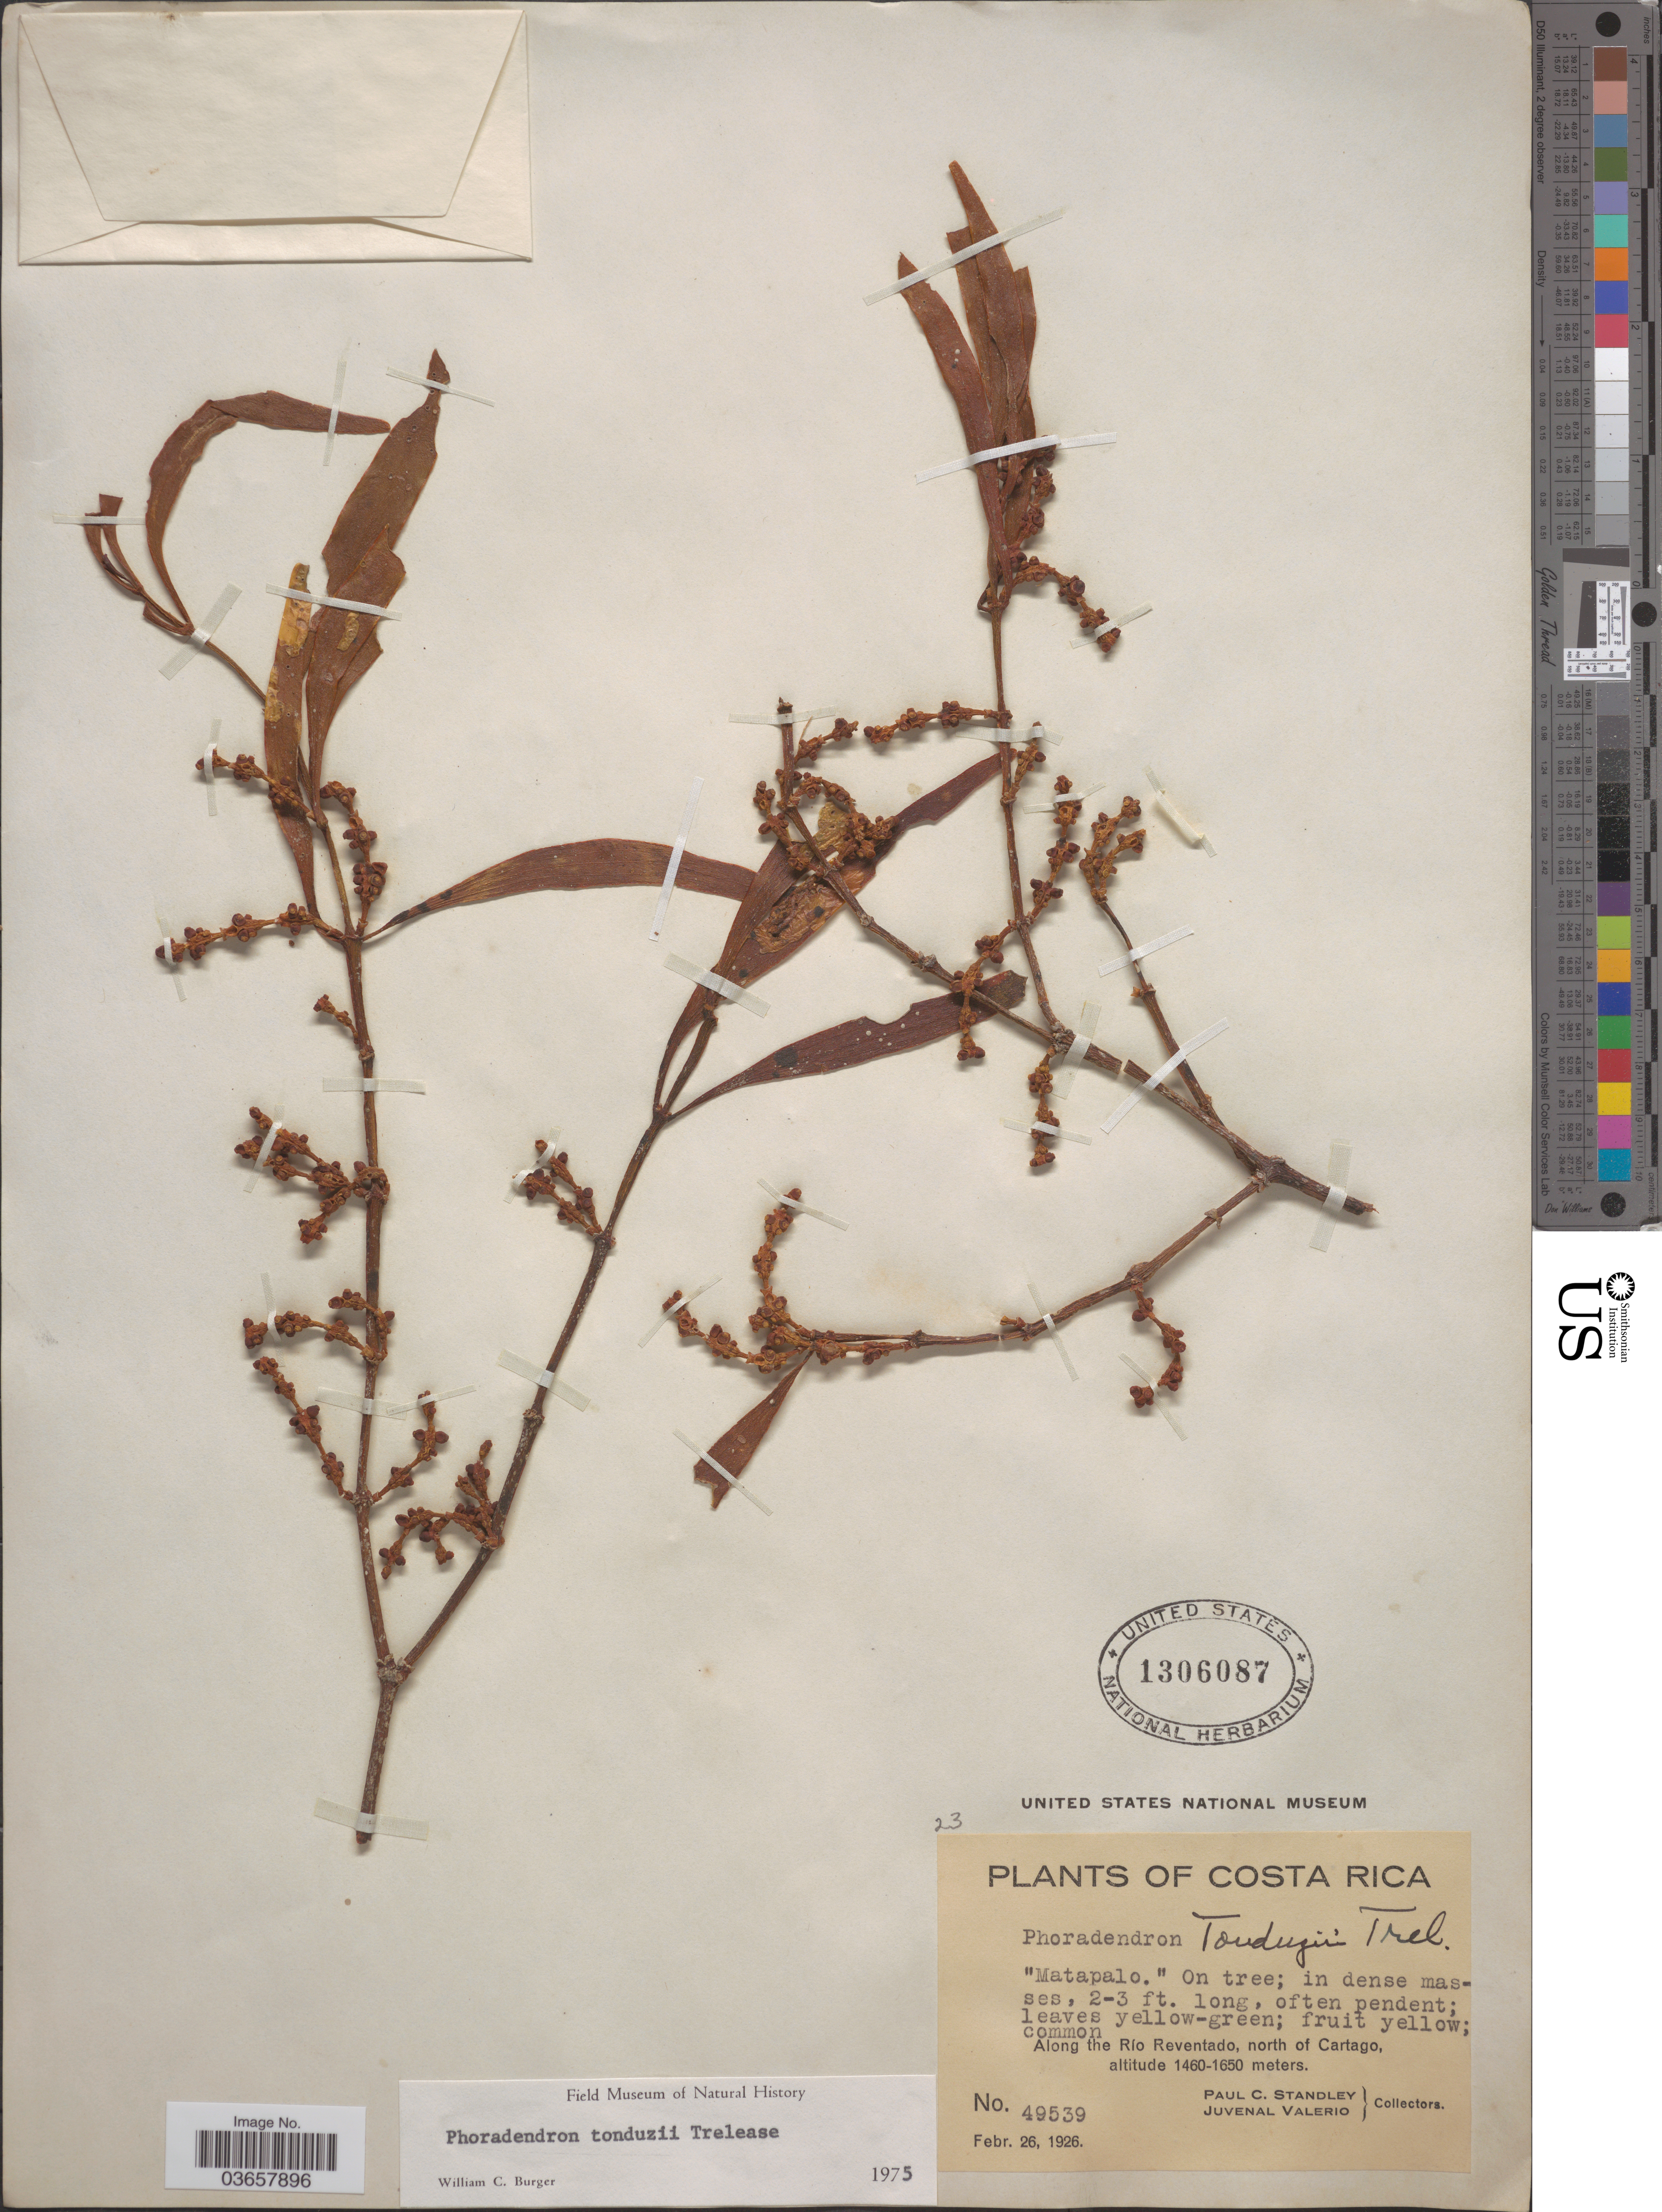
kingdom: Plantae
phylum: Tracheophyta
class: Magnoliopsida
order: Santalales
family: Viscaceae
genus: Phoradendron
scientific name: Phoradendron tonduzii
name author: Trel.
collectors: P. C. Standley & J. Valerio R.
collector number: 49539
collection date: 1926-02-26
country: Costa Rica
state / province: Cartago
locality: Along the Río Reventado, north of Cartago.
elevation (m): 1460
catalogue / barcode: US 1306087